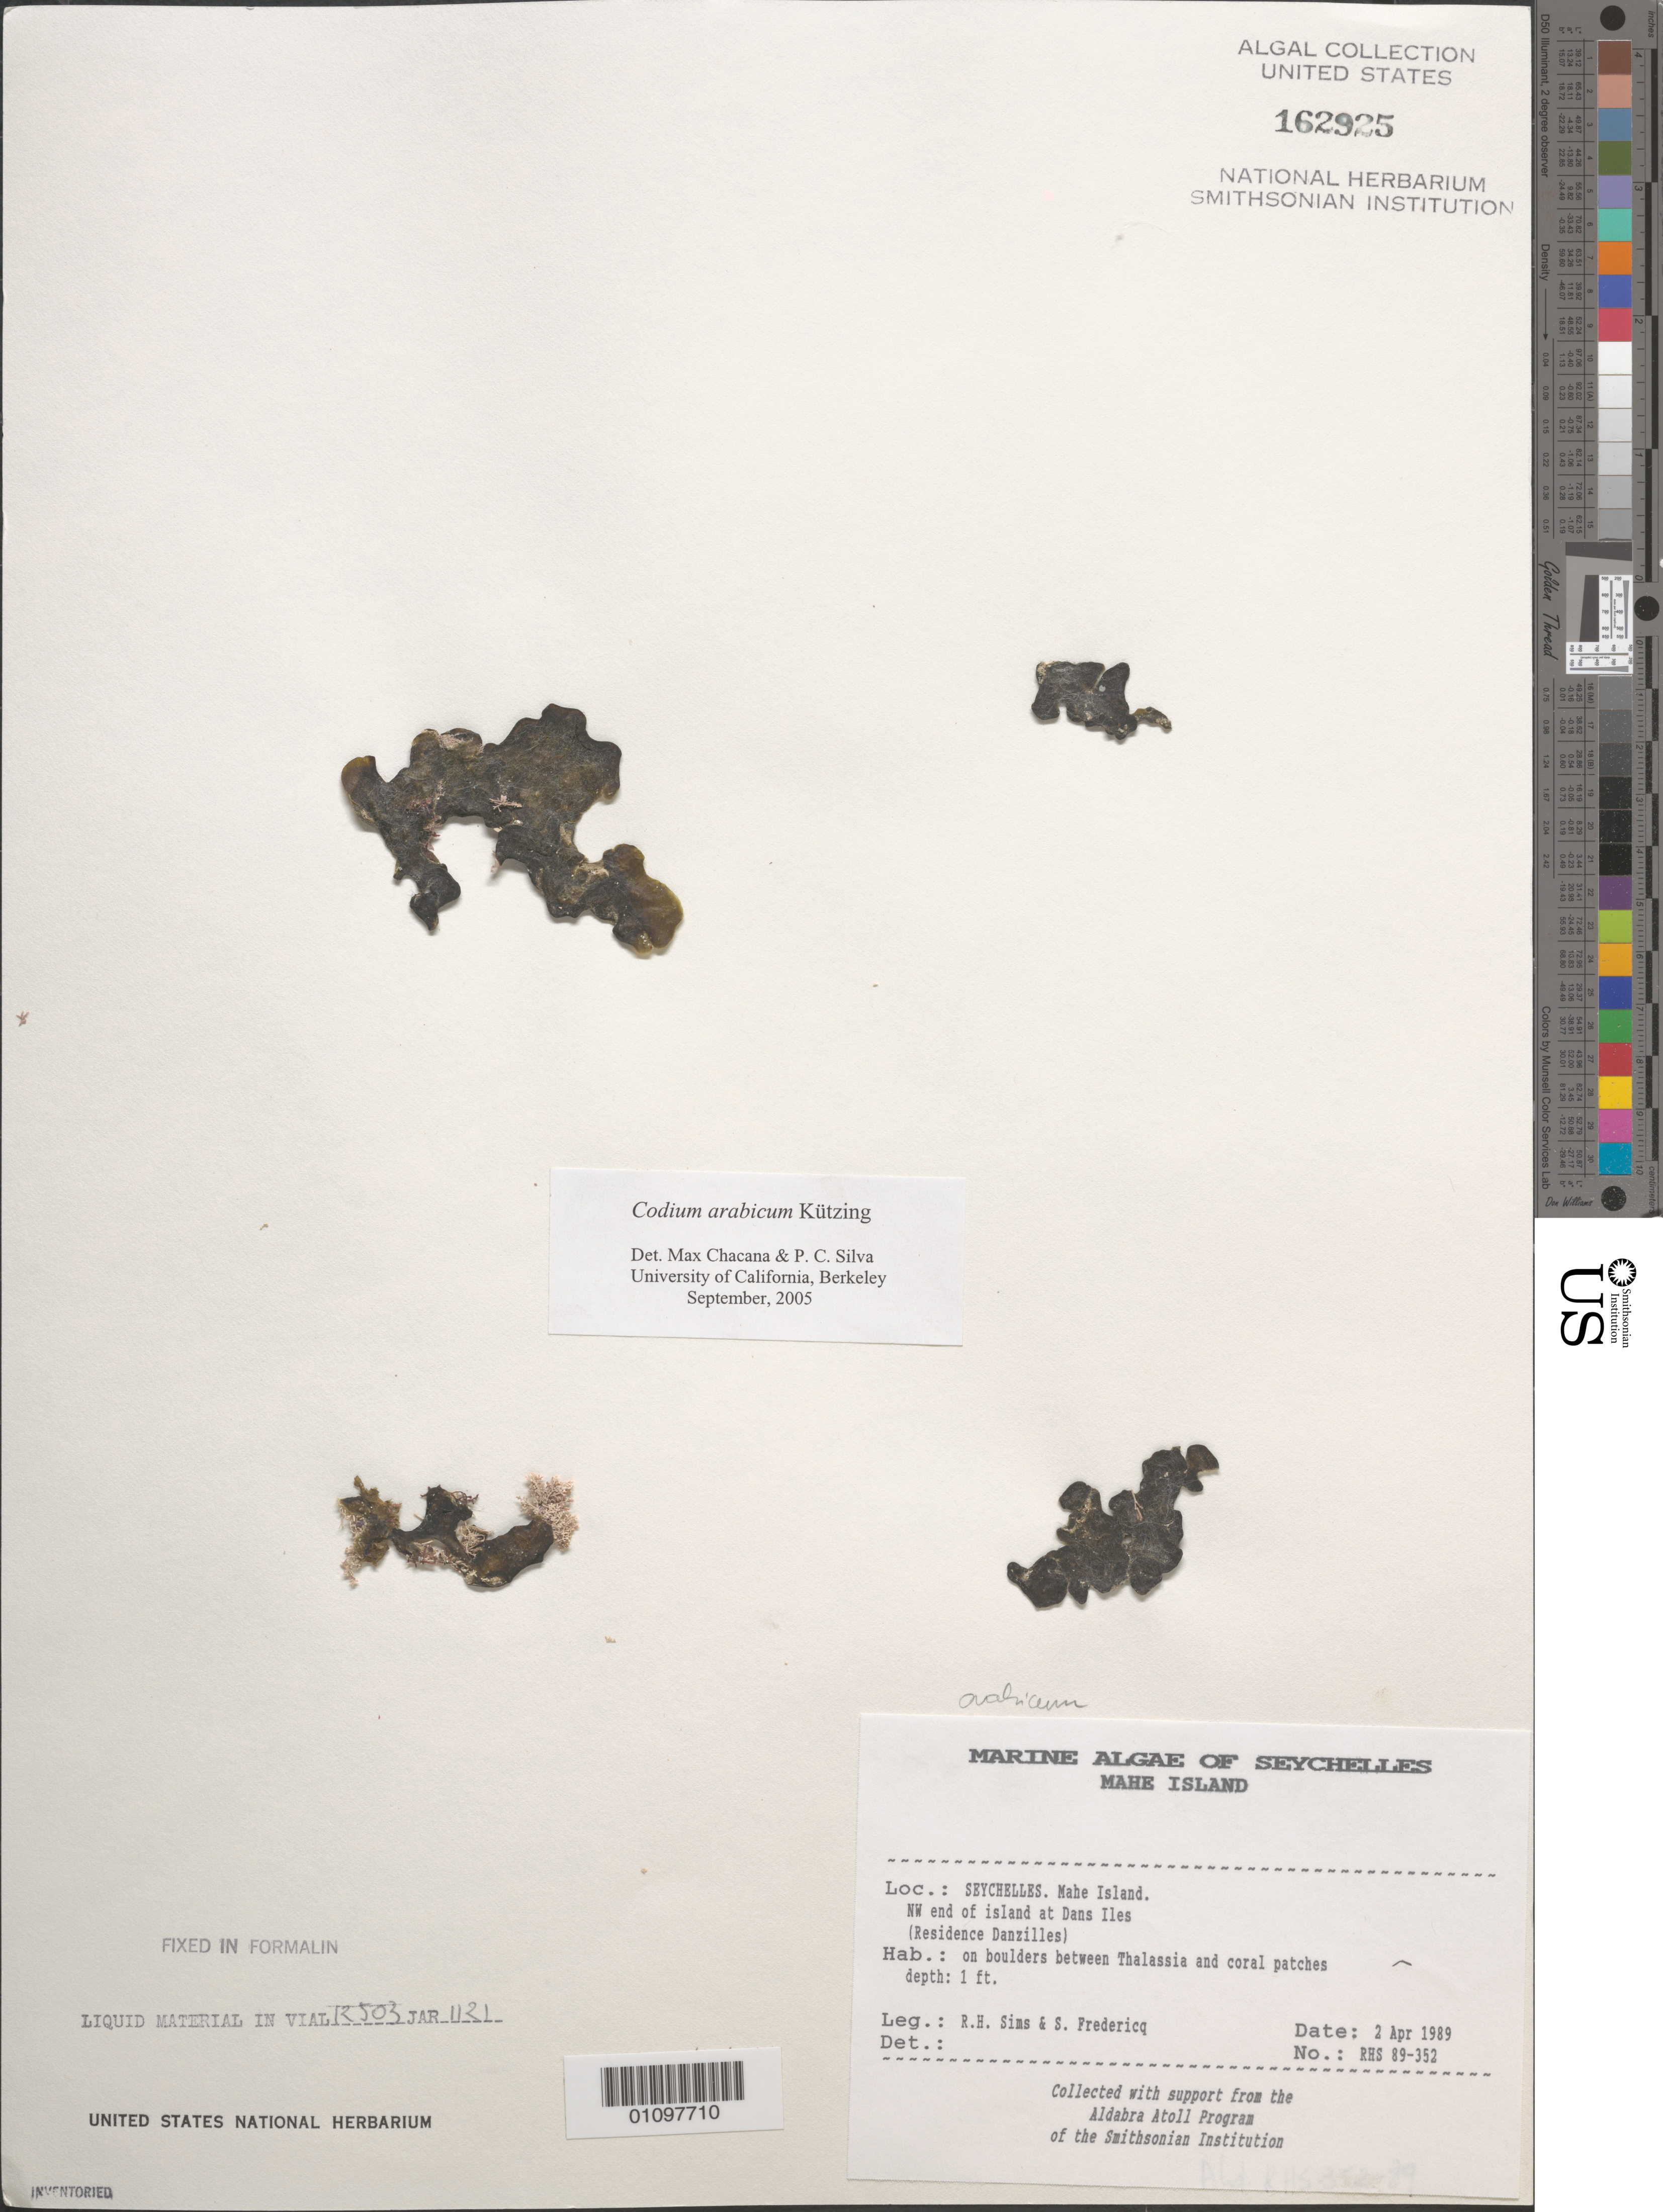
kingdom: Plantae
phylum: Chlorophyta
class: Ulvophyceae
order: Bryopsidales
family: Codiaceae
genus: Codium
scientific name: Codium arabicum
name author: Kütz.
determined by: Chacana, M. E.; Silva, P. C.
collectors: R. H. Sims & S. Fredericq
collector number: RHS 89-352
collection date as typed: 02 Apr 1989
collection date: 1989-04-02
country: Seychelles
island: Mahe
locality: Northwest end of island at Dans Iles (Residence Danzilles)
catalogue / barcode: US 162925